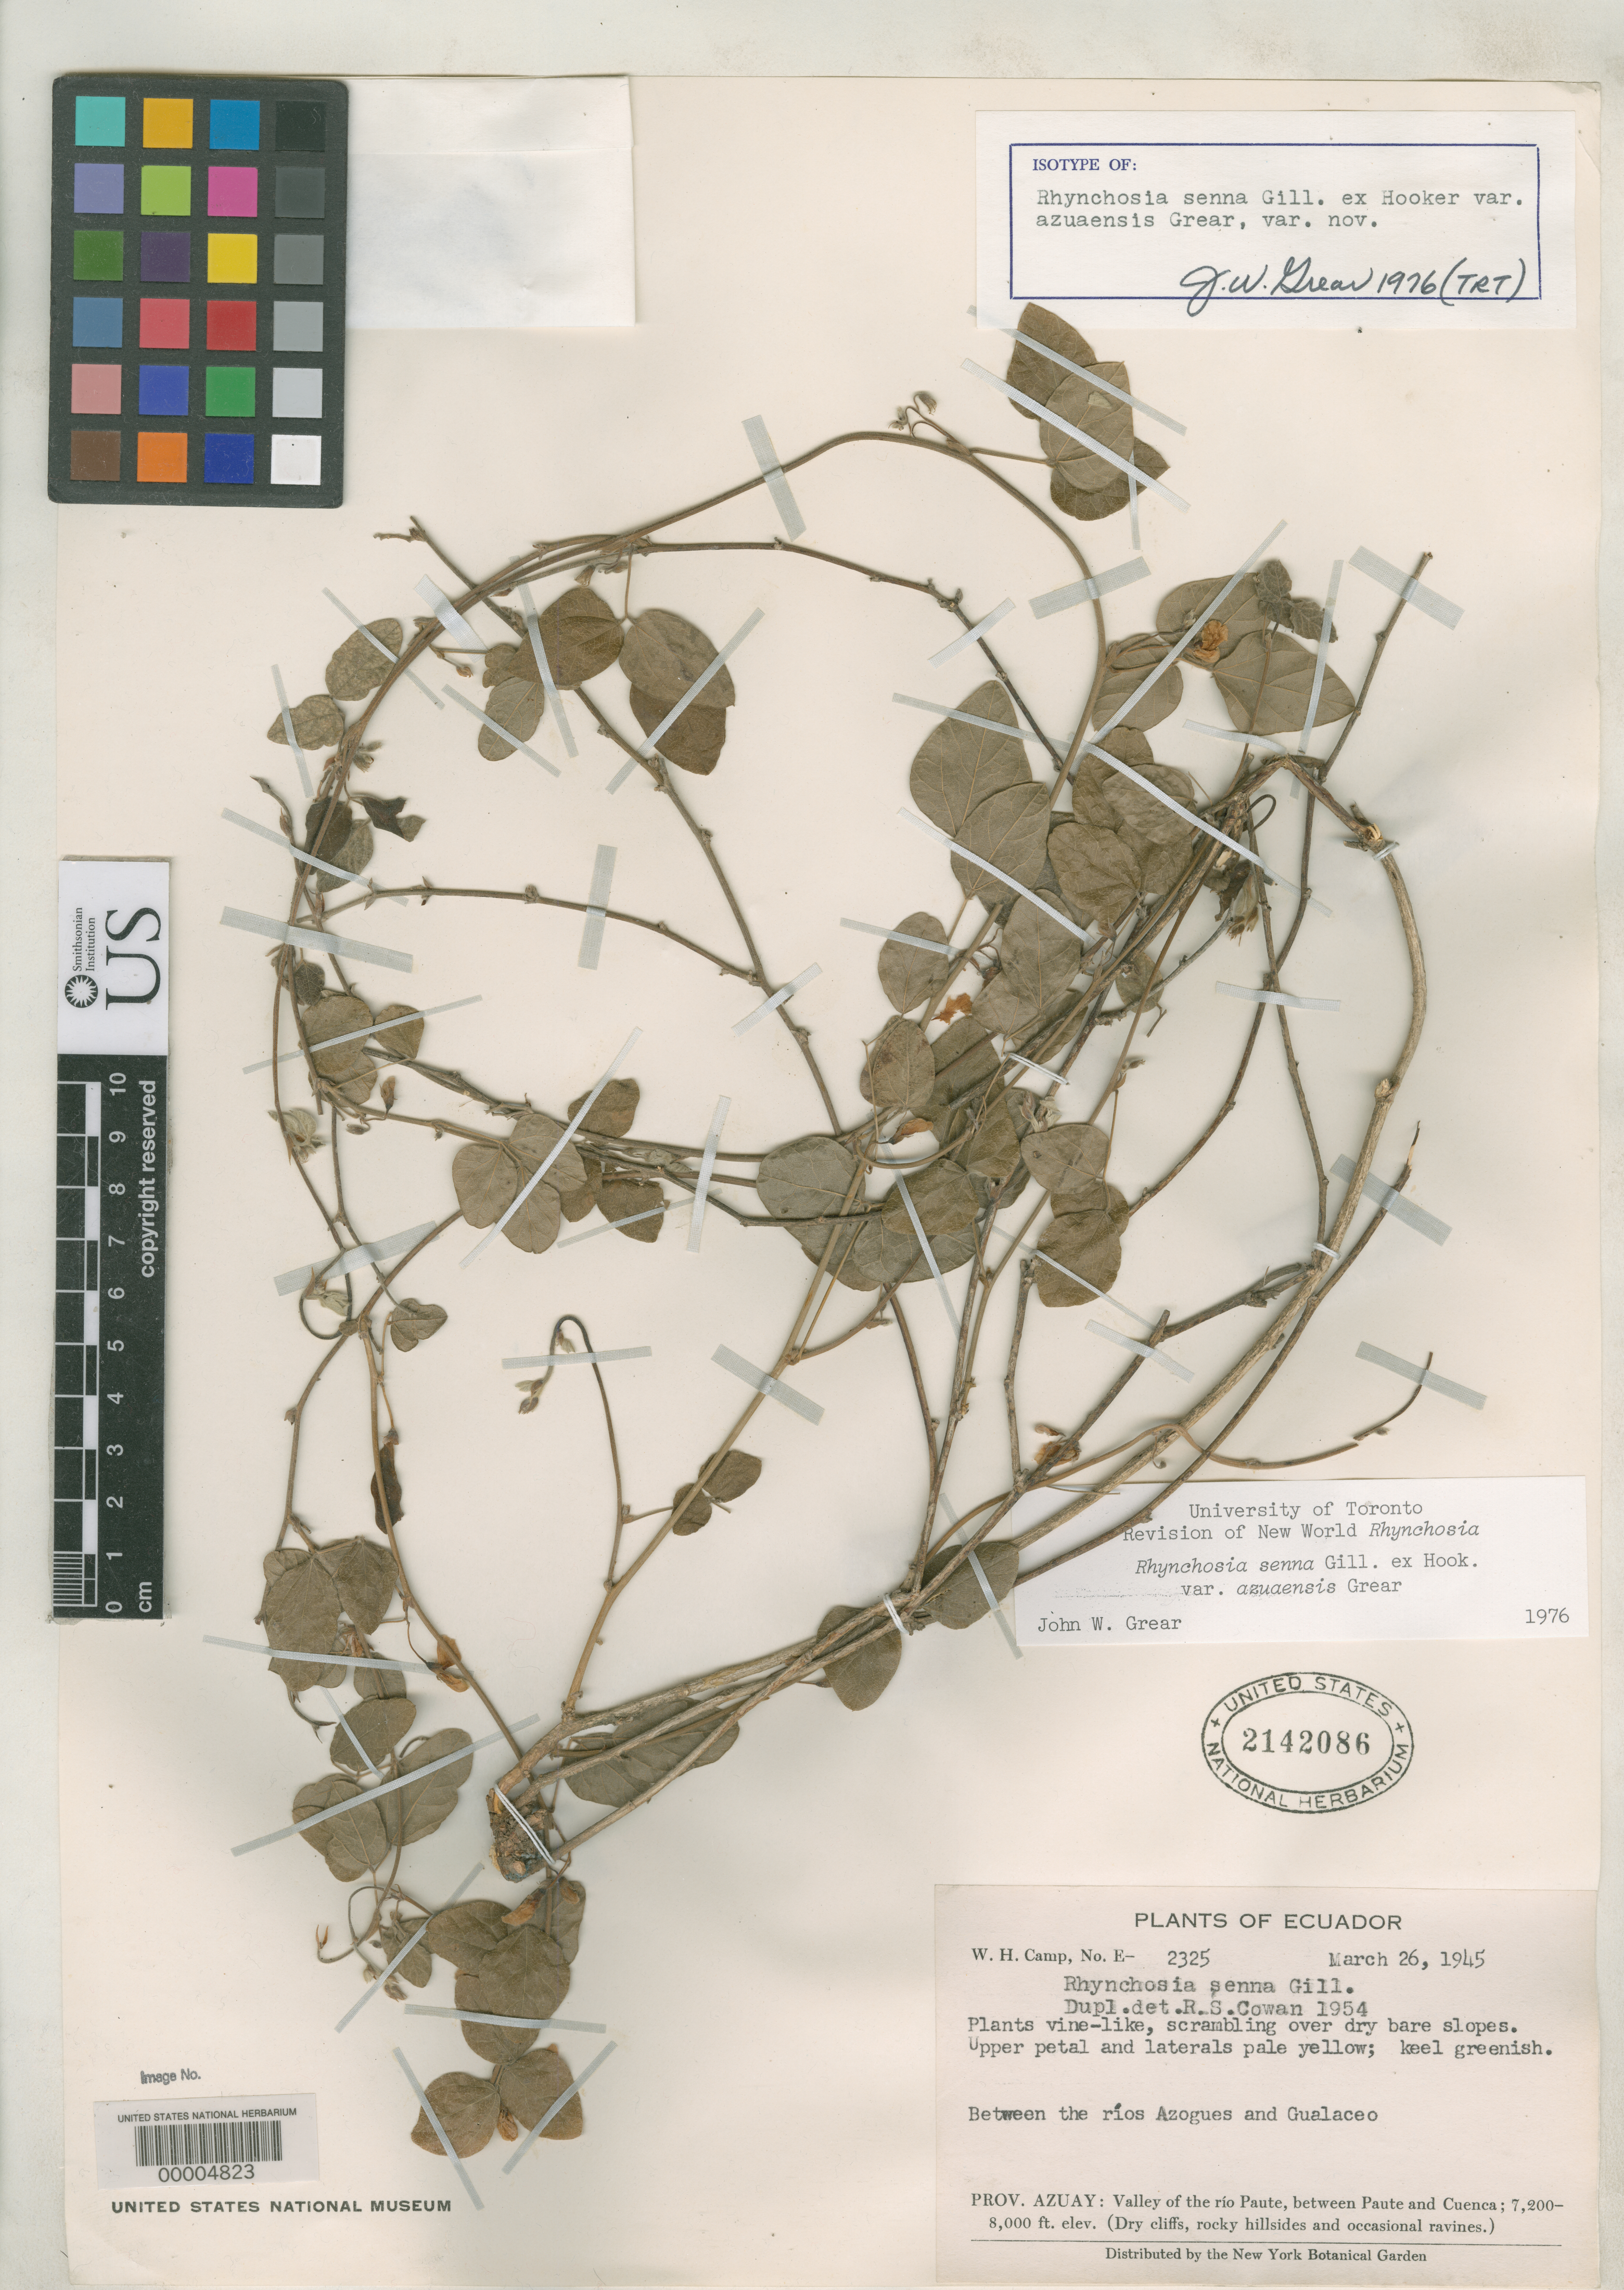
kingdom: Plantae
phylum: Tracheophyta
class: Magnoliopsida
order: Fabales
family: Fabaceae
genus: Rhynchosia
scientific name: Rhynchosia senna var. azuaensis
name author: Grear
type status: Isotype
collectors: W. H. Camp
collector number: E-2325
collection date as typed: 26 Mar 1945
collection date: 1945-03-26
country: Ecuador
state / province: Azuay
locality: Between Rios Azogues and Gualaceo.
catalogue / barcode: US 2142086